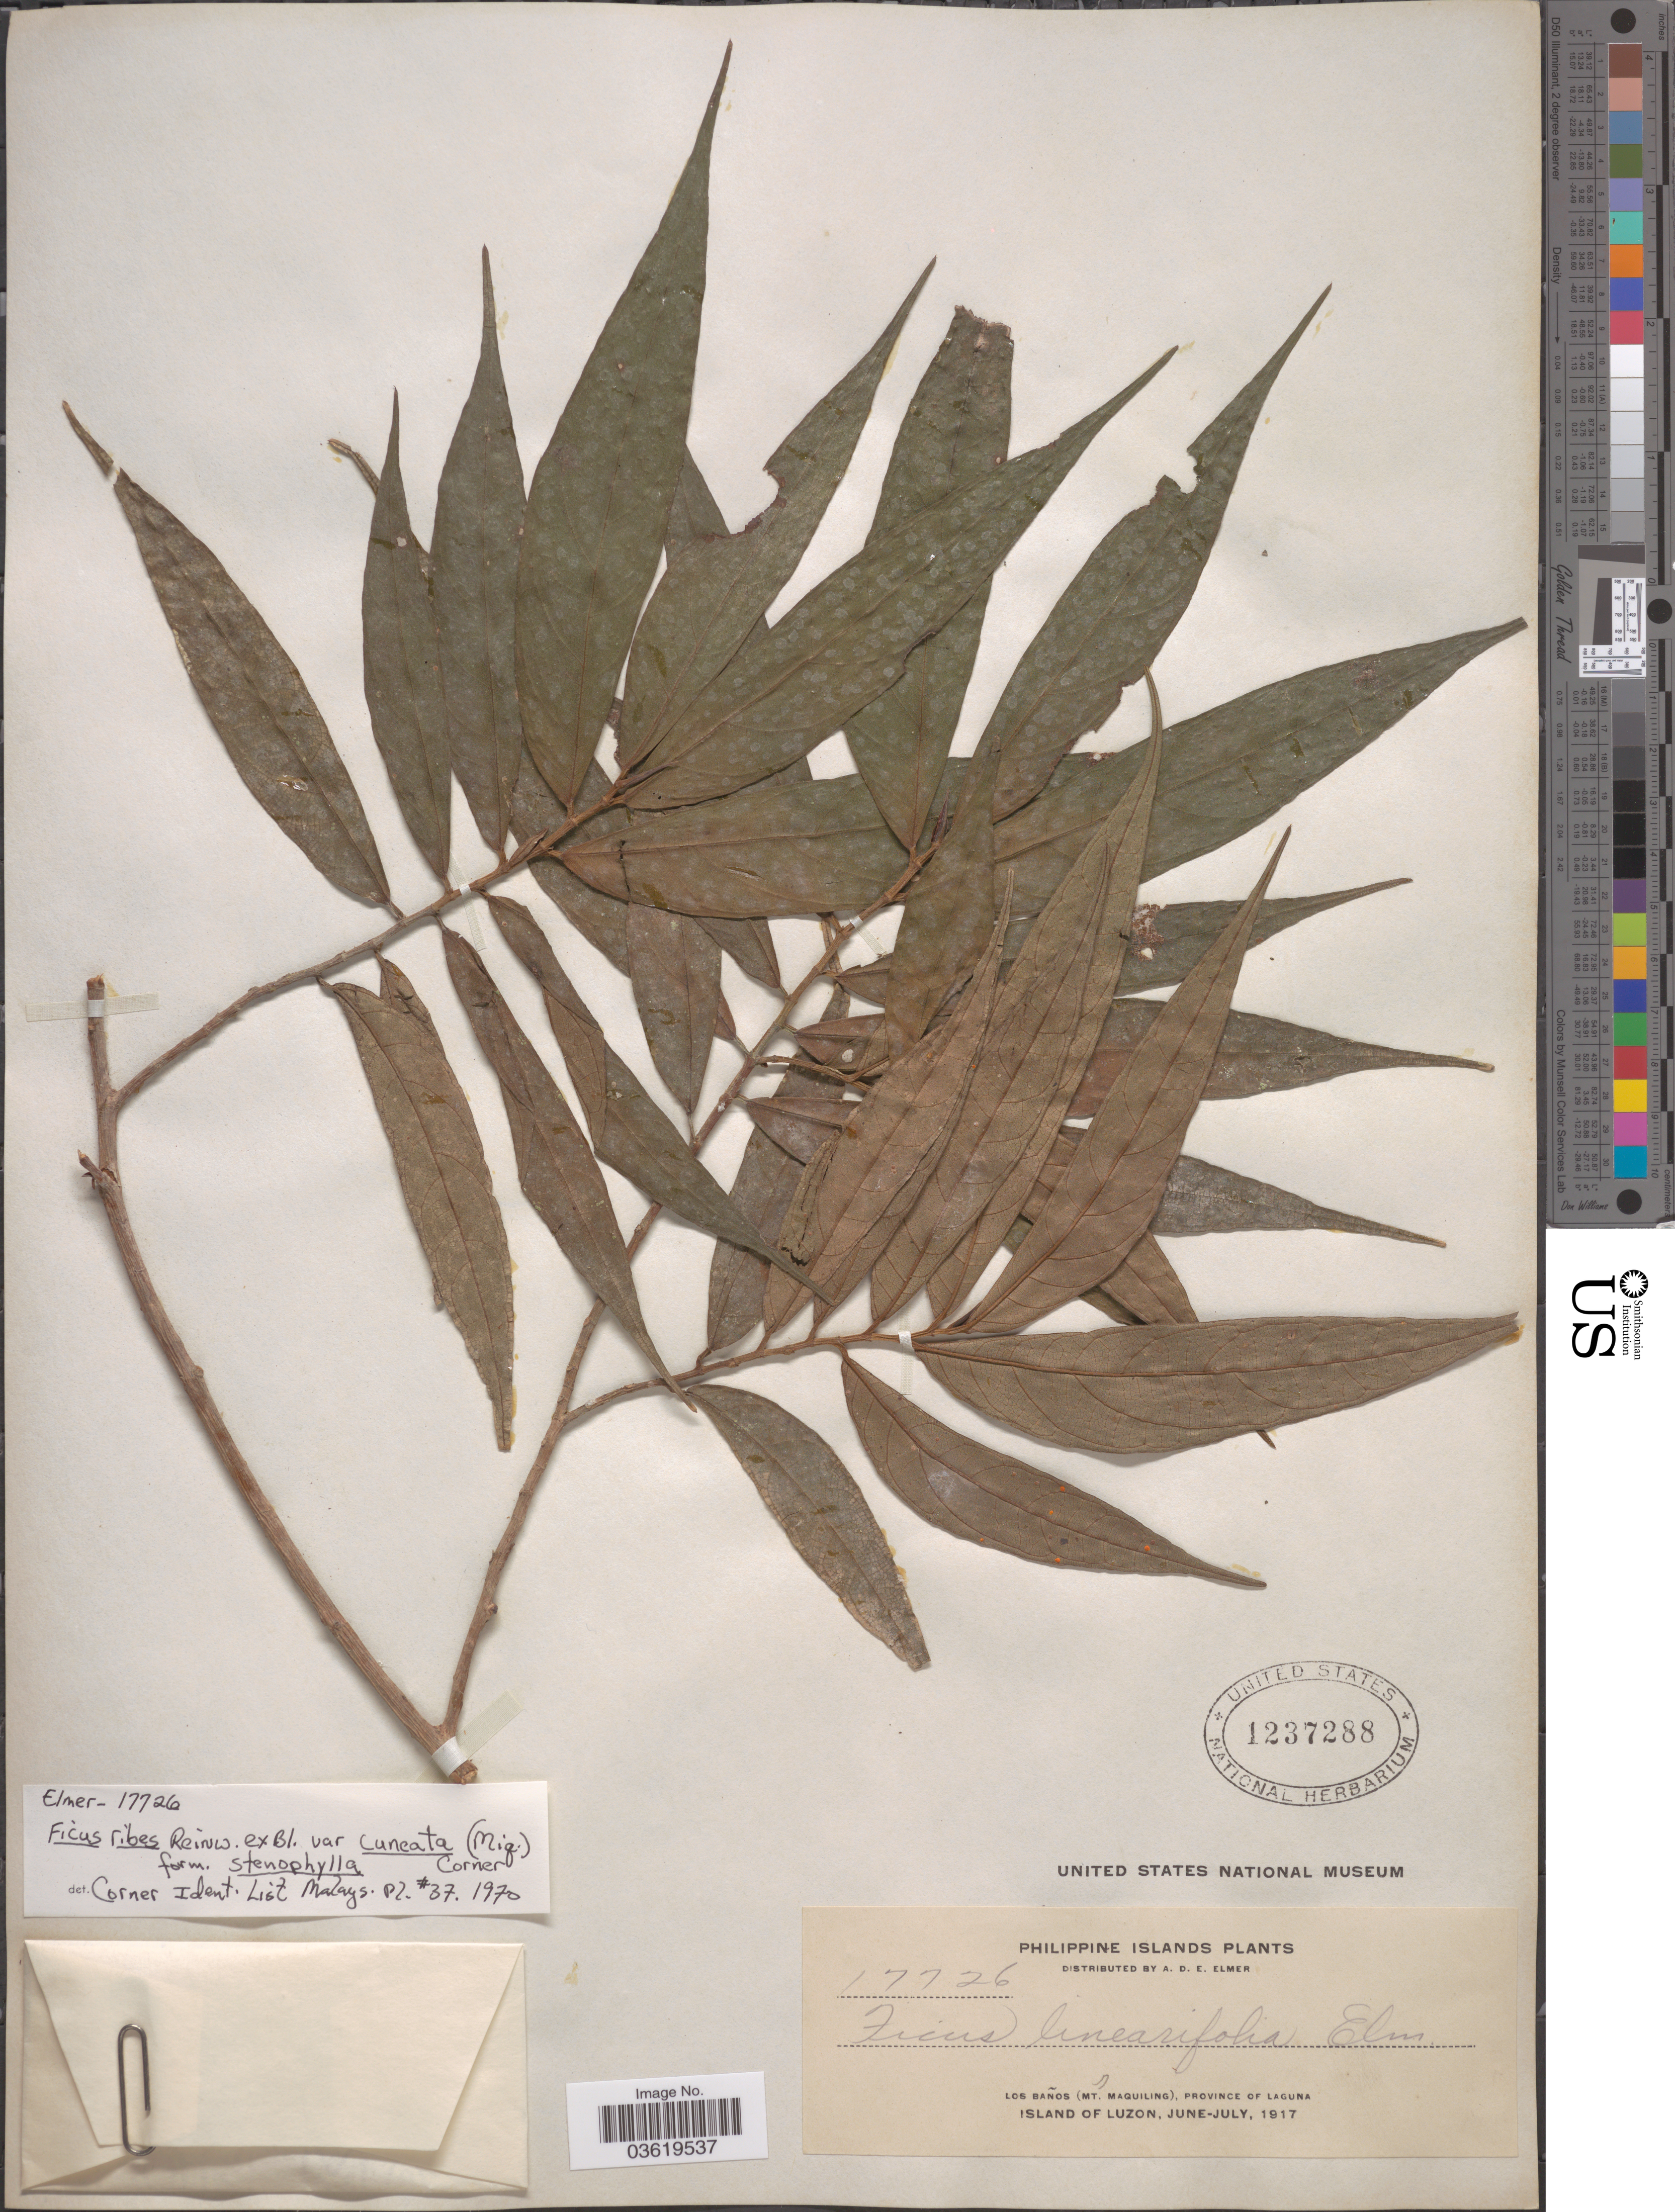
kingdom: Plantae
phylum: Tracheophyta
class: Magnoliopsida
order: Rosales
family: Moraceae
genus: Ficus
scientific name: Ficus ribes var. cuneata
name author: (Miq.) Corner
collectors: A. D. E. Elmer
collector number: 17726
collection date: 1917-06/1917-07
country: Philippines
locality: Los Baños (MT. Maquiling), Province of Laguna. Island of Luzon.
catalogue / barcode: US 1237288